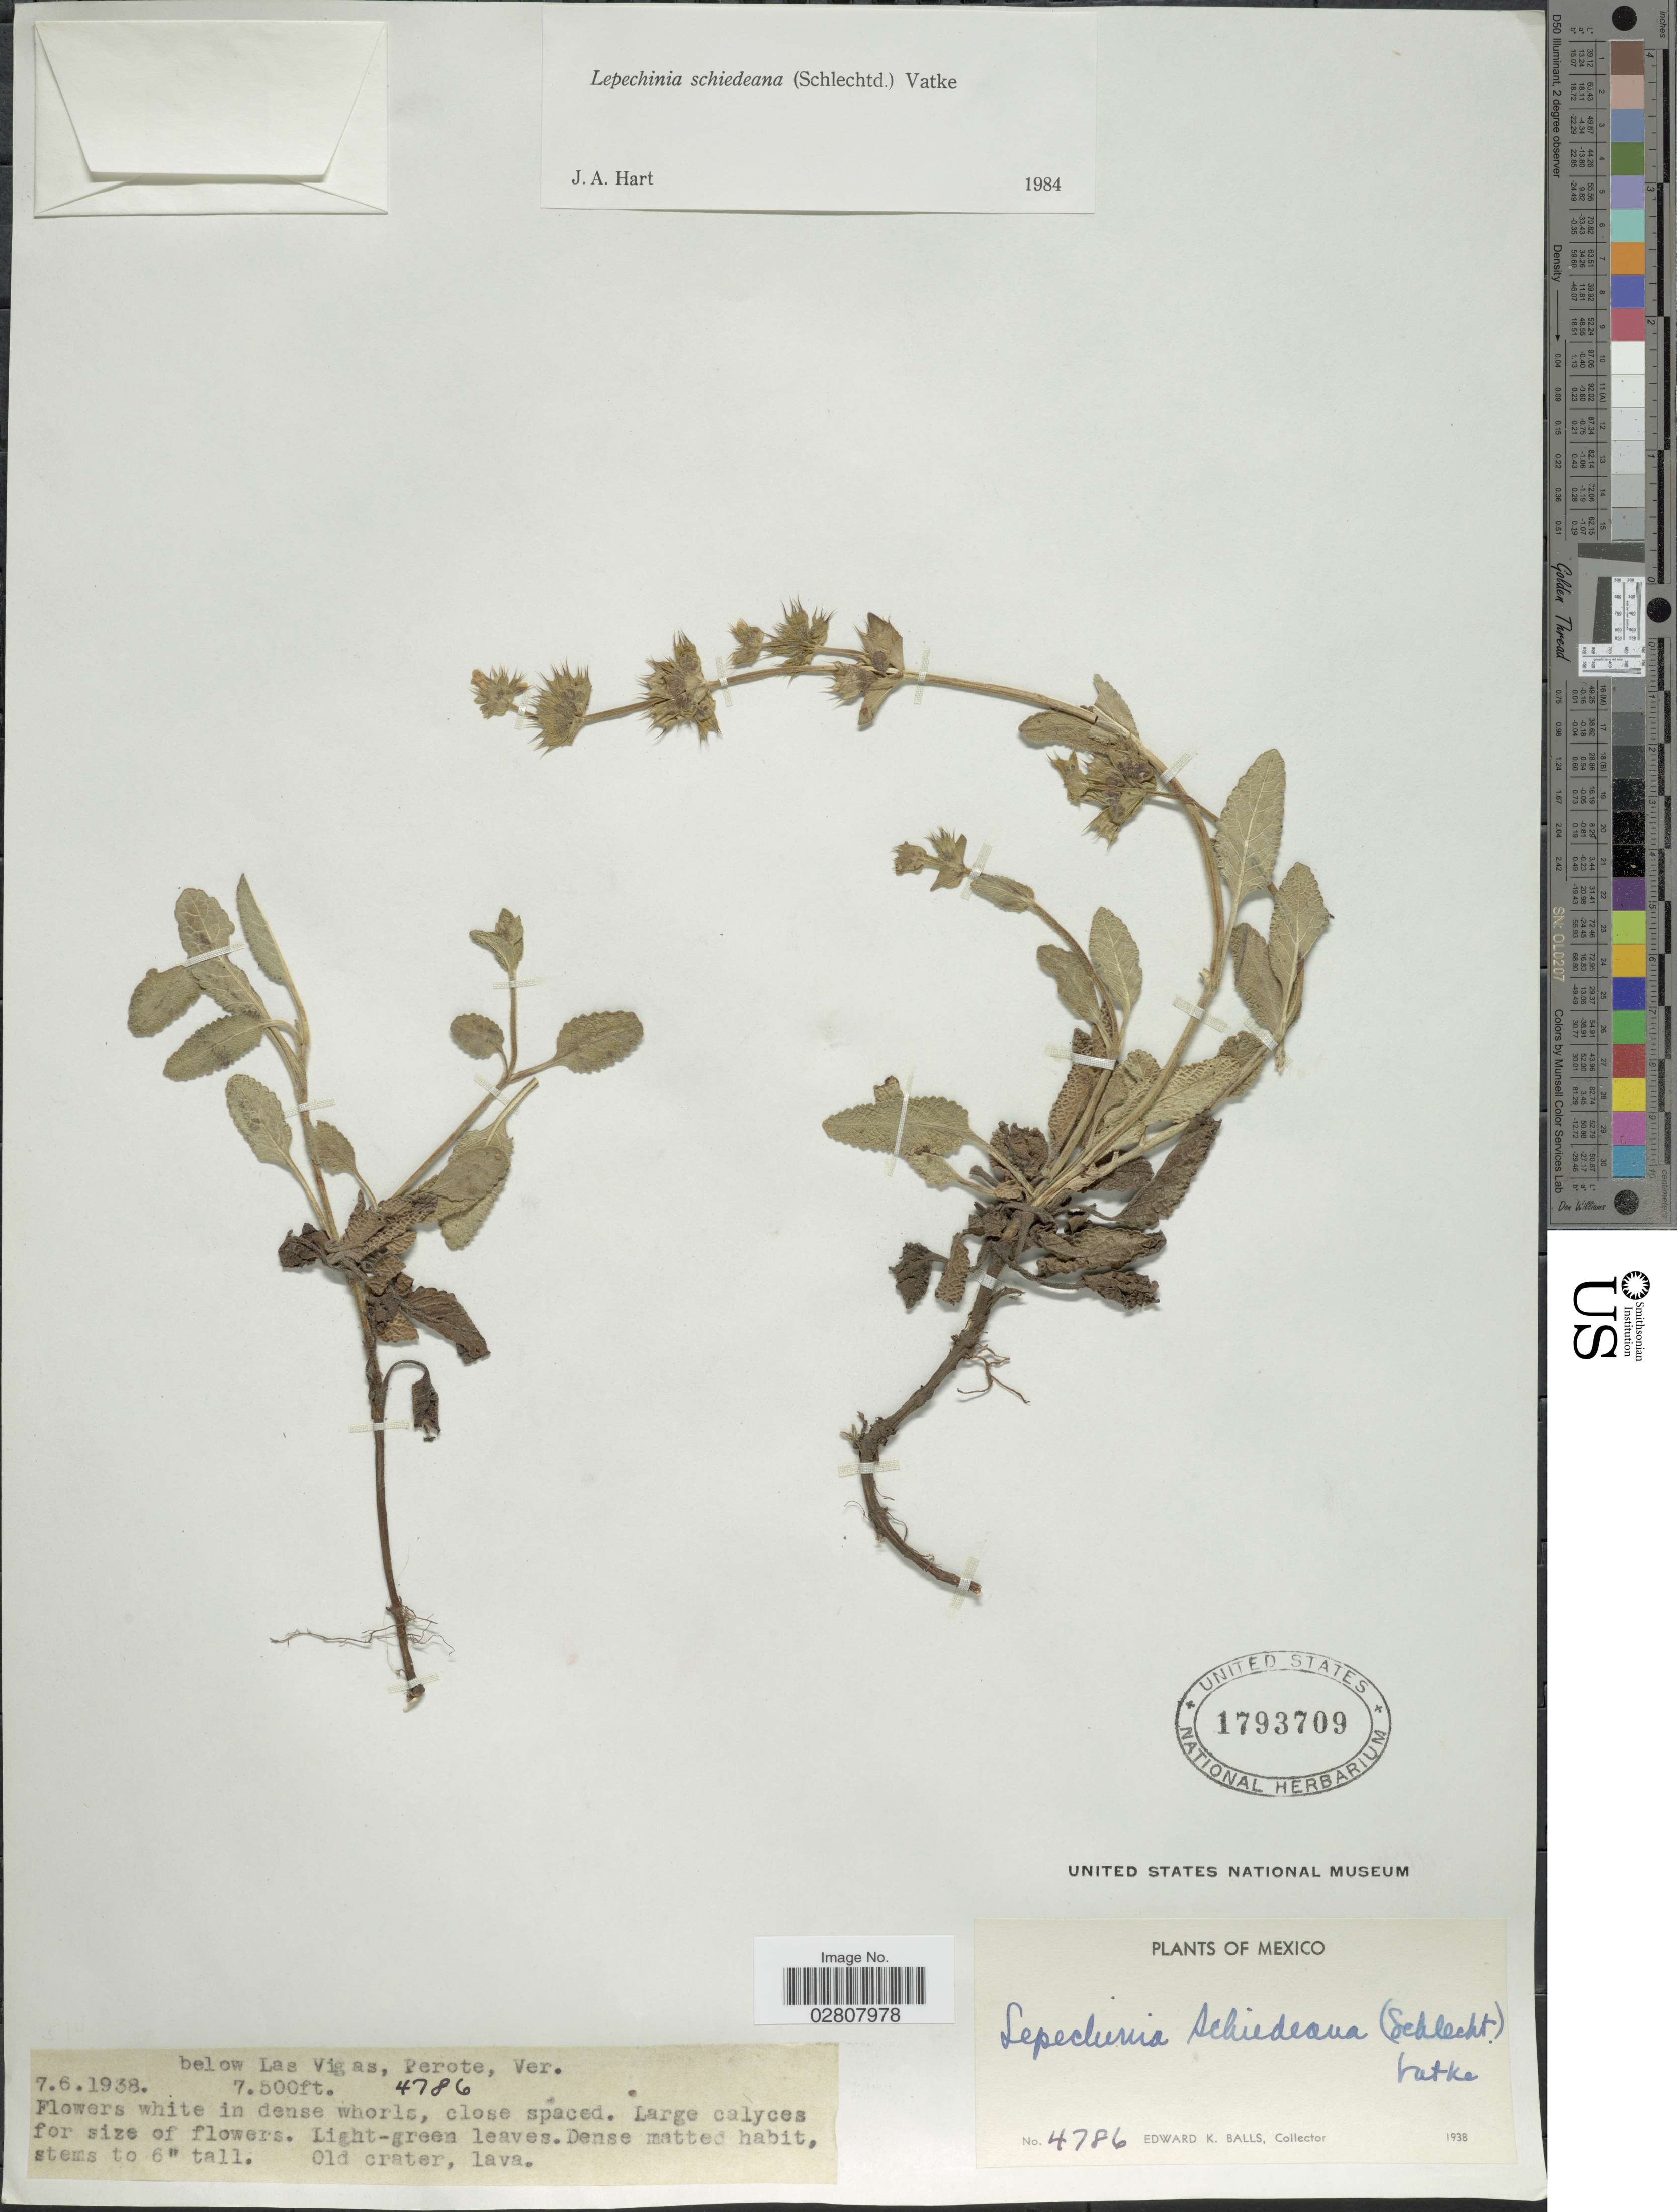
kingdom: Plantae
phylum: Tracheophyta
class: Magnoliopsida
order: Lamiales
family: Lamiaceae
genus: Lepechinia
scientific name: Lepechinia schiedeana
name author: (Schltdl.) Vatke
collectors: E. K. Balls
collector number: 4786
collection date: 1938-06-07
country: Mexico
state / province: Veracruz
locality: Below Las Vigas, Perote. Ver.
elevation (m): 2286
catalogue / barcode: US 1793709